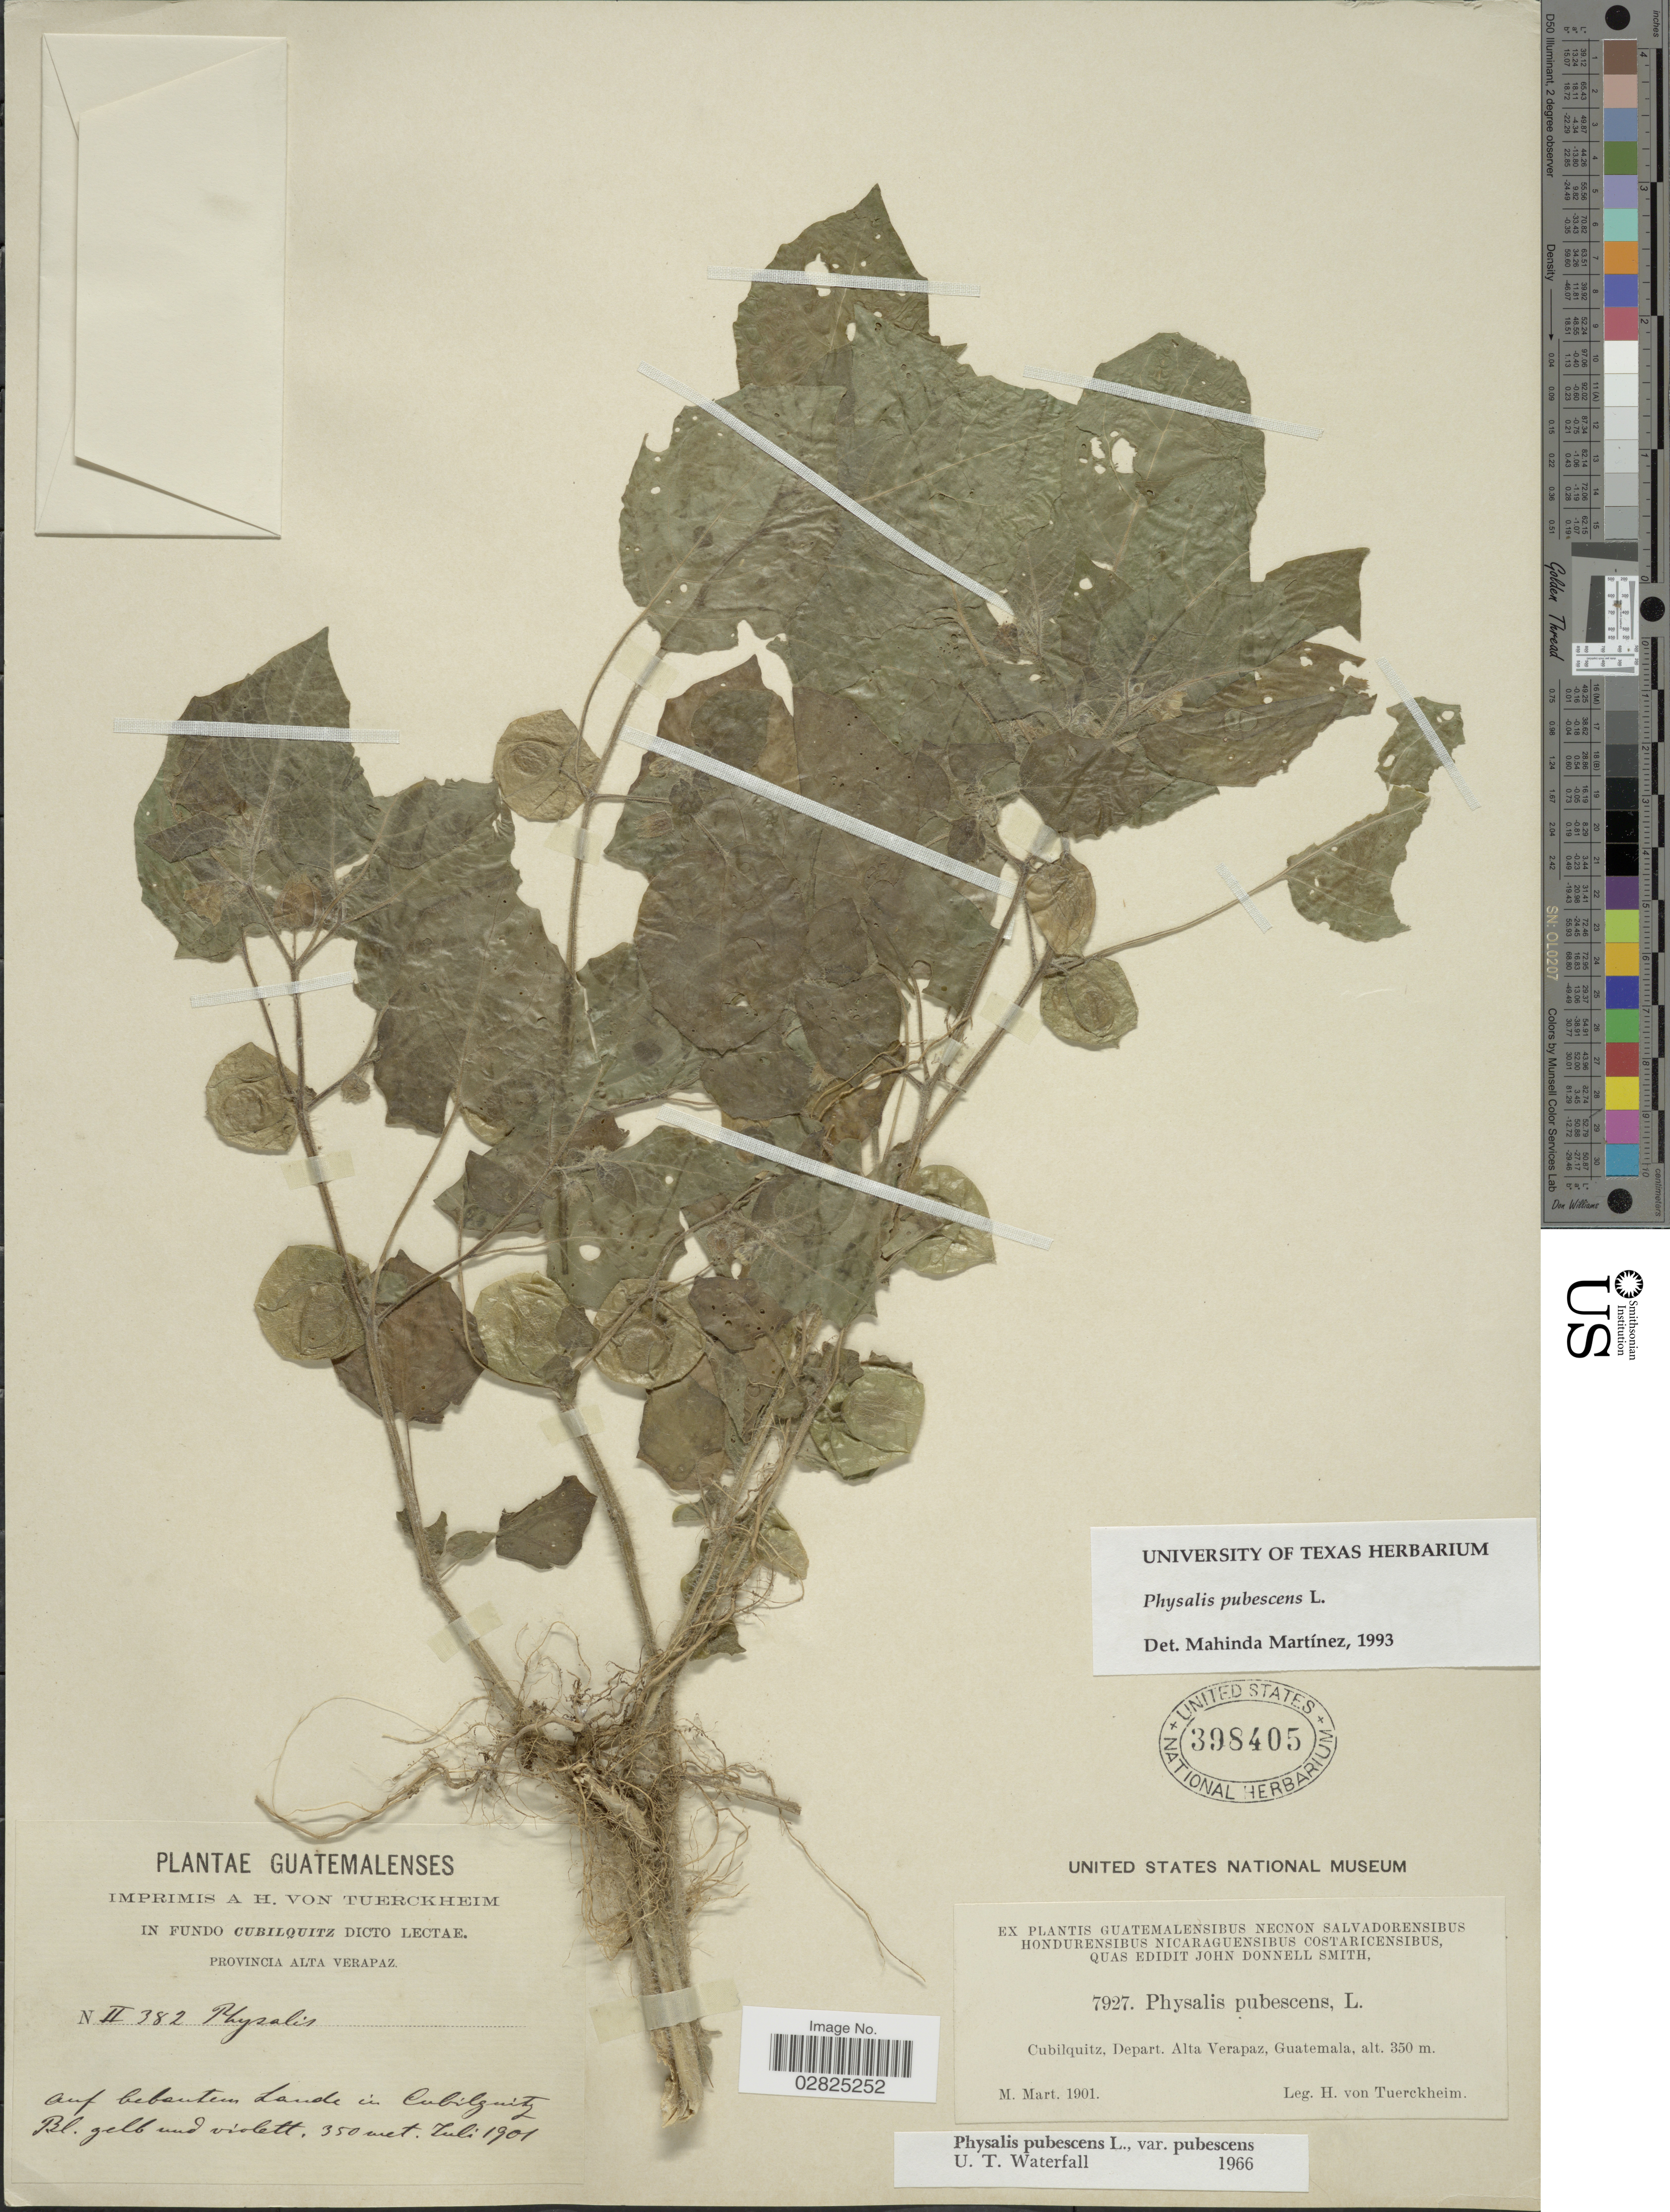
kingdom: Plantae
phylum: Tracheophyta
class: Magnoliopsida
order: Solanales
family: Solanaceae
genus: Physalis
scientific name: Physalis pubescens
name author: L.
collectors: H. von Türckheim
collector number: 7927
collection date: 1901-03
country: Guatemala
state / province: Alta Verapaz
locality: Cubilquitz, Depart. Alta Verapaz.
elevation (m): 350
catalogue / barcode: US 398405